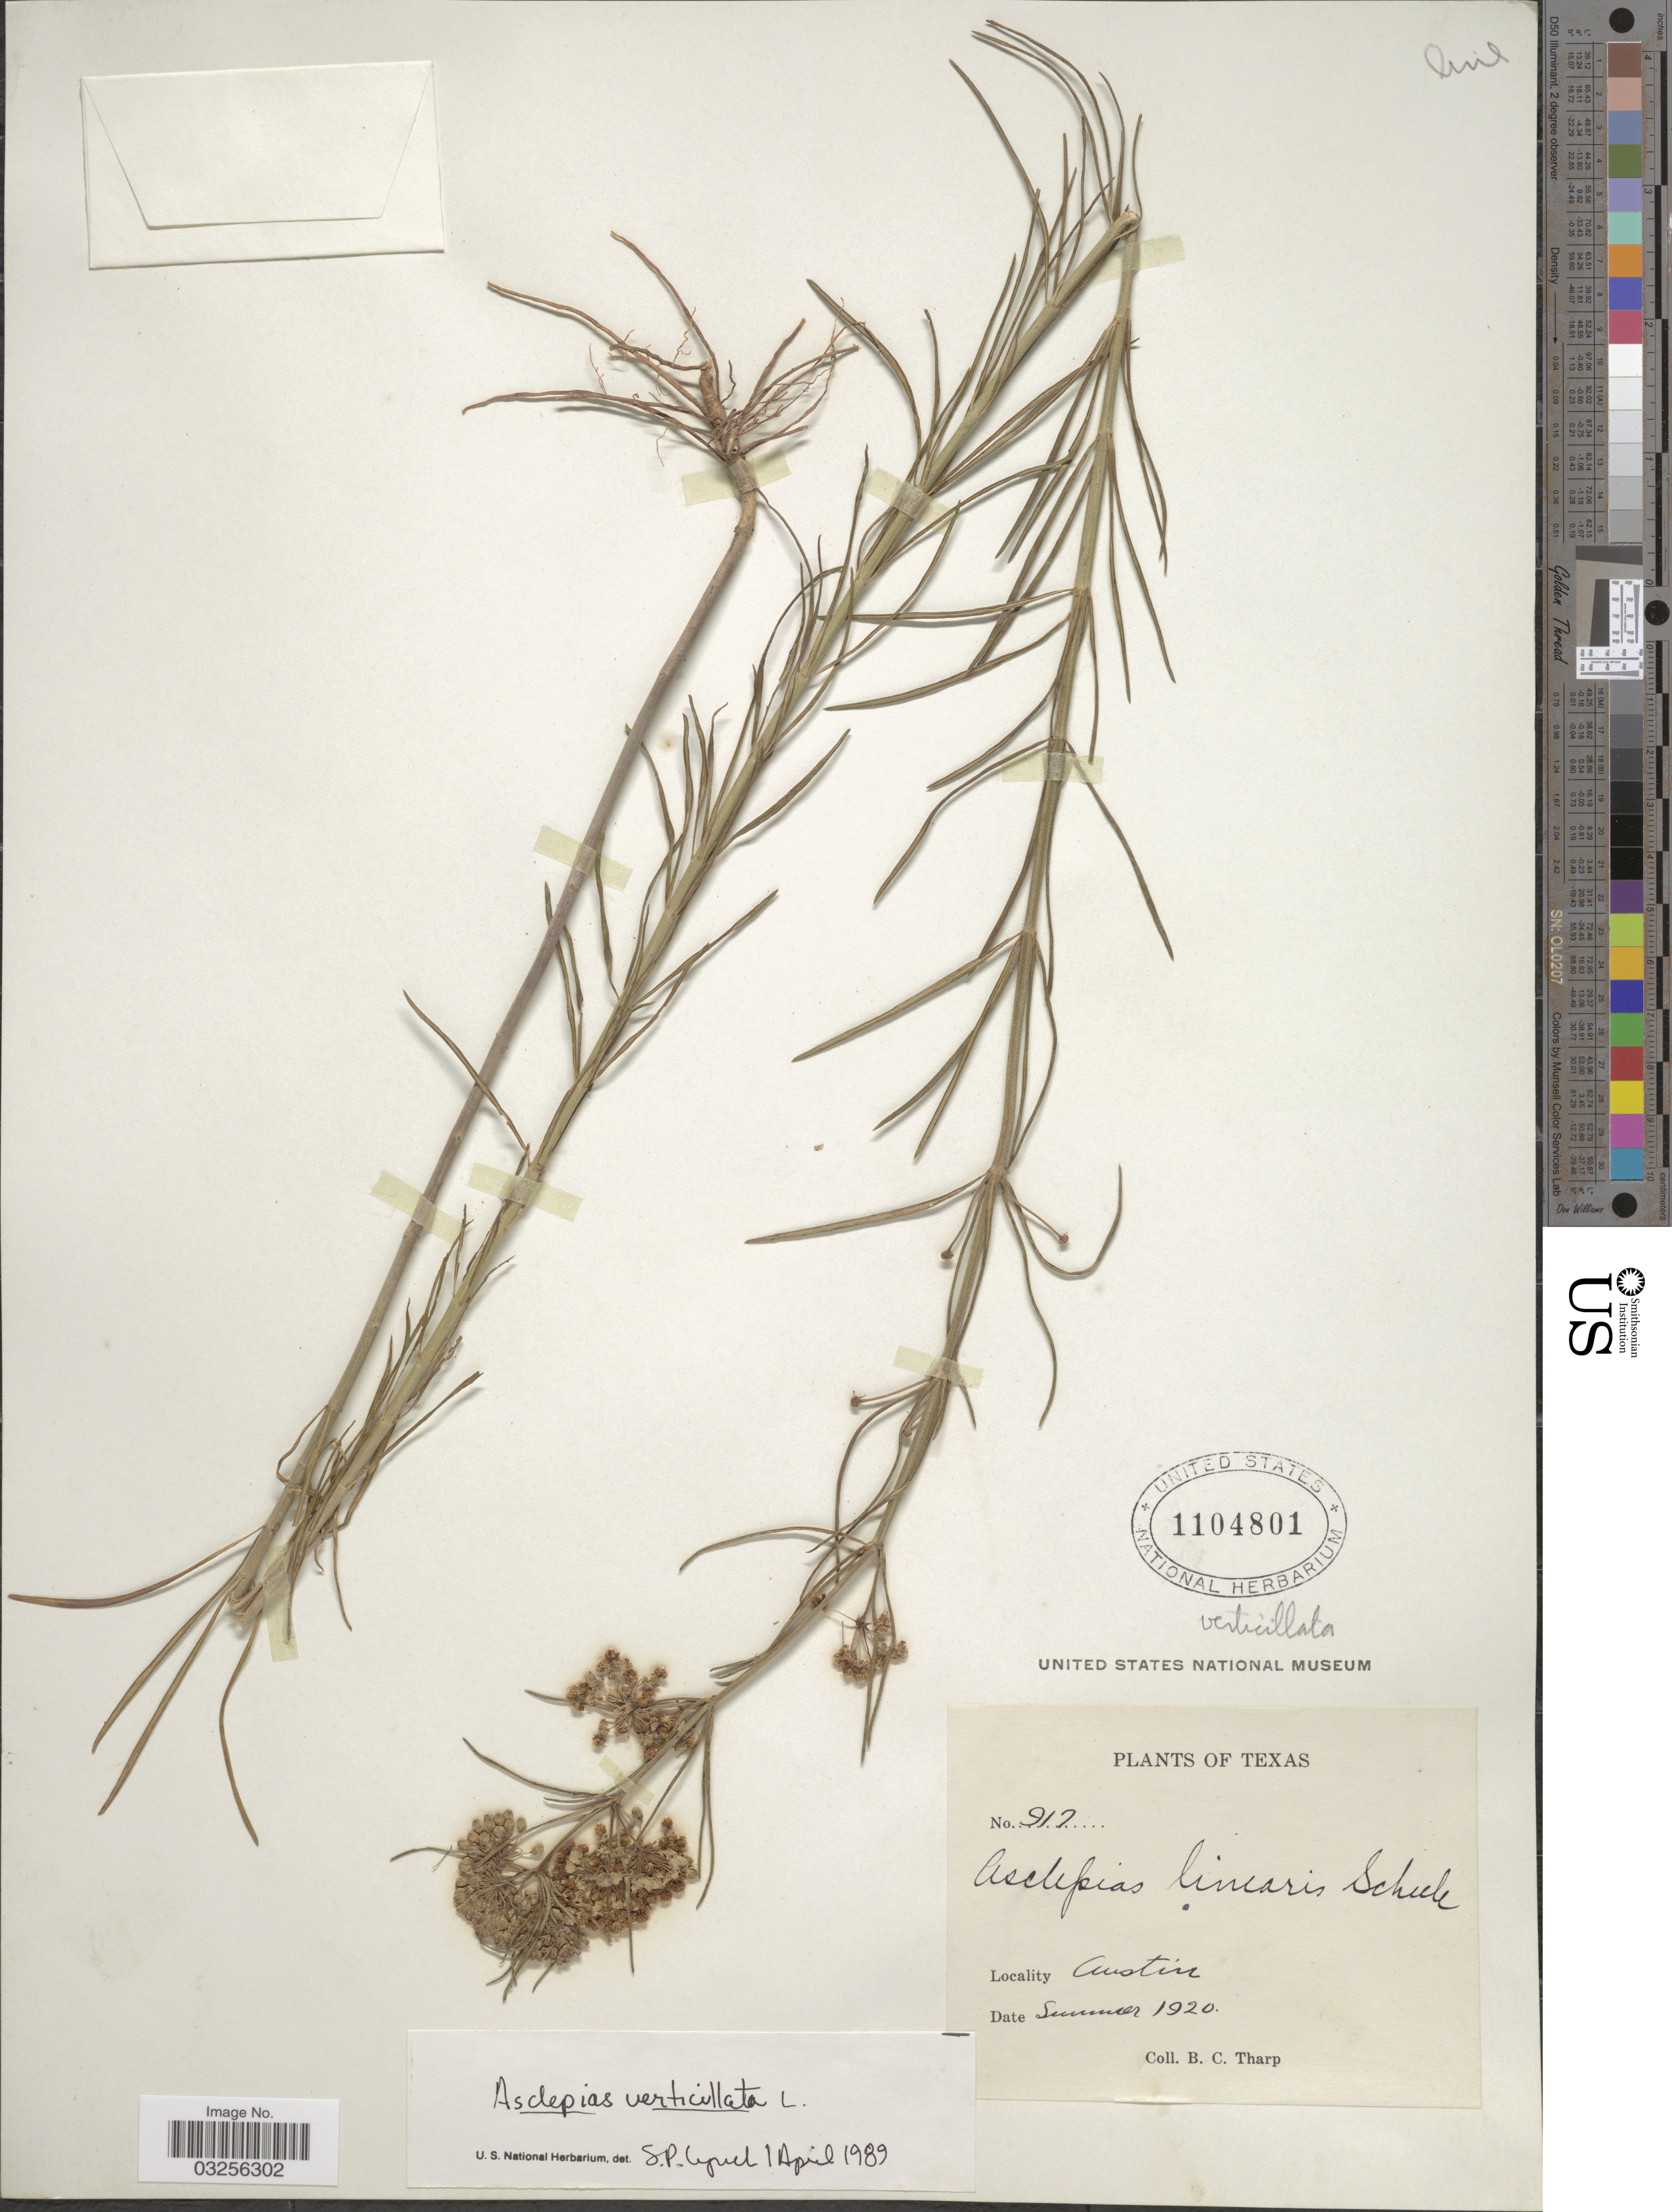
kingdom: Plantae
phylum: Tracheophyta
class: Magnoliopsida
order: Gentianales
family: Apocynaceae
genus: Asclepias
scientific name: Asclepias verticillata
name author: L.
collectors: B. C. Tharp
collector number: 917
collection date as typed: Summer 1920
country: United States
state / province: Texas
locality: Austin.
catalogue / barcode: US 1104801